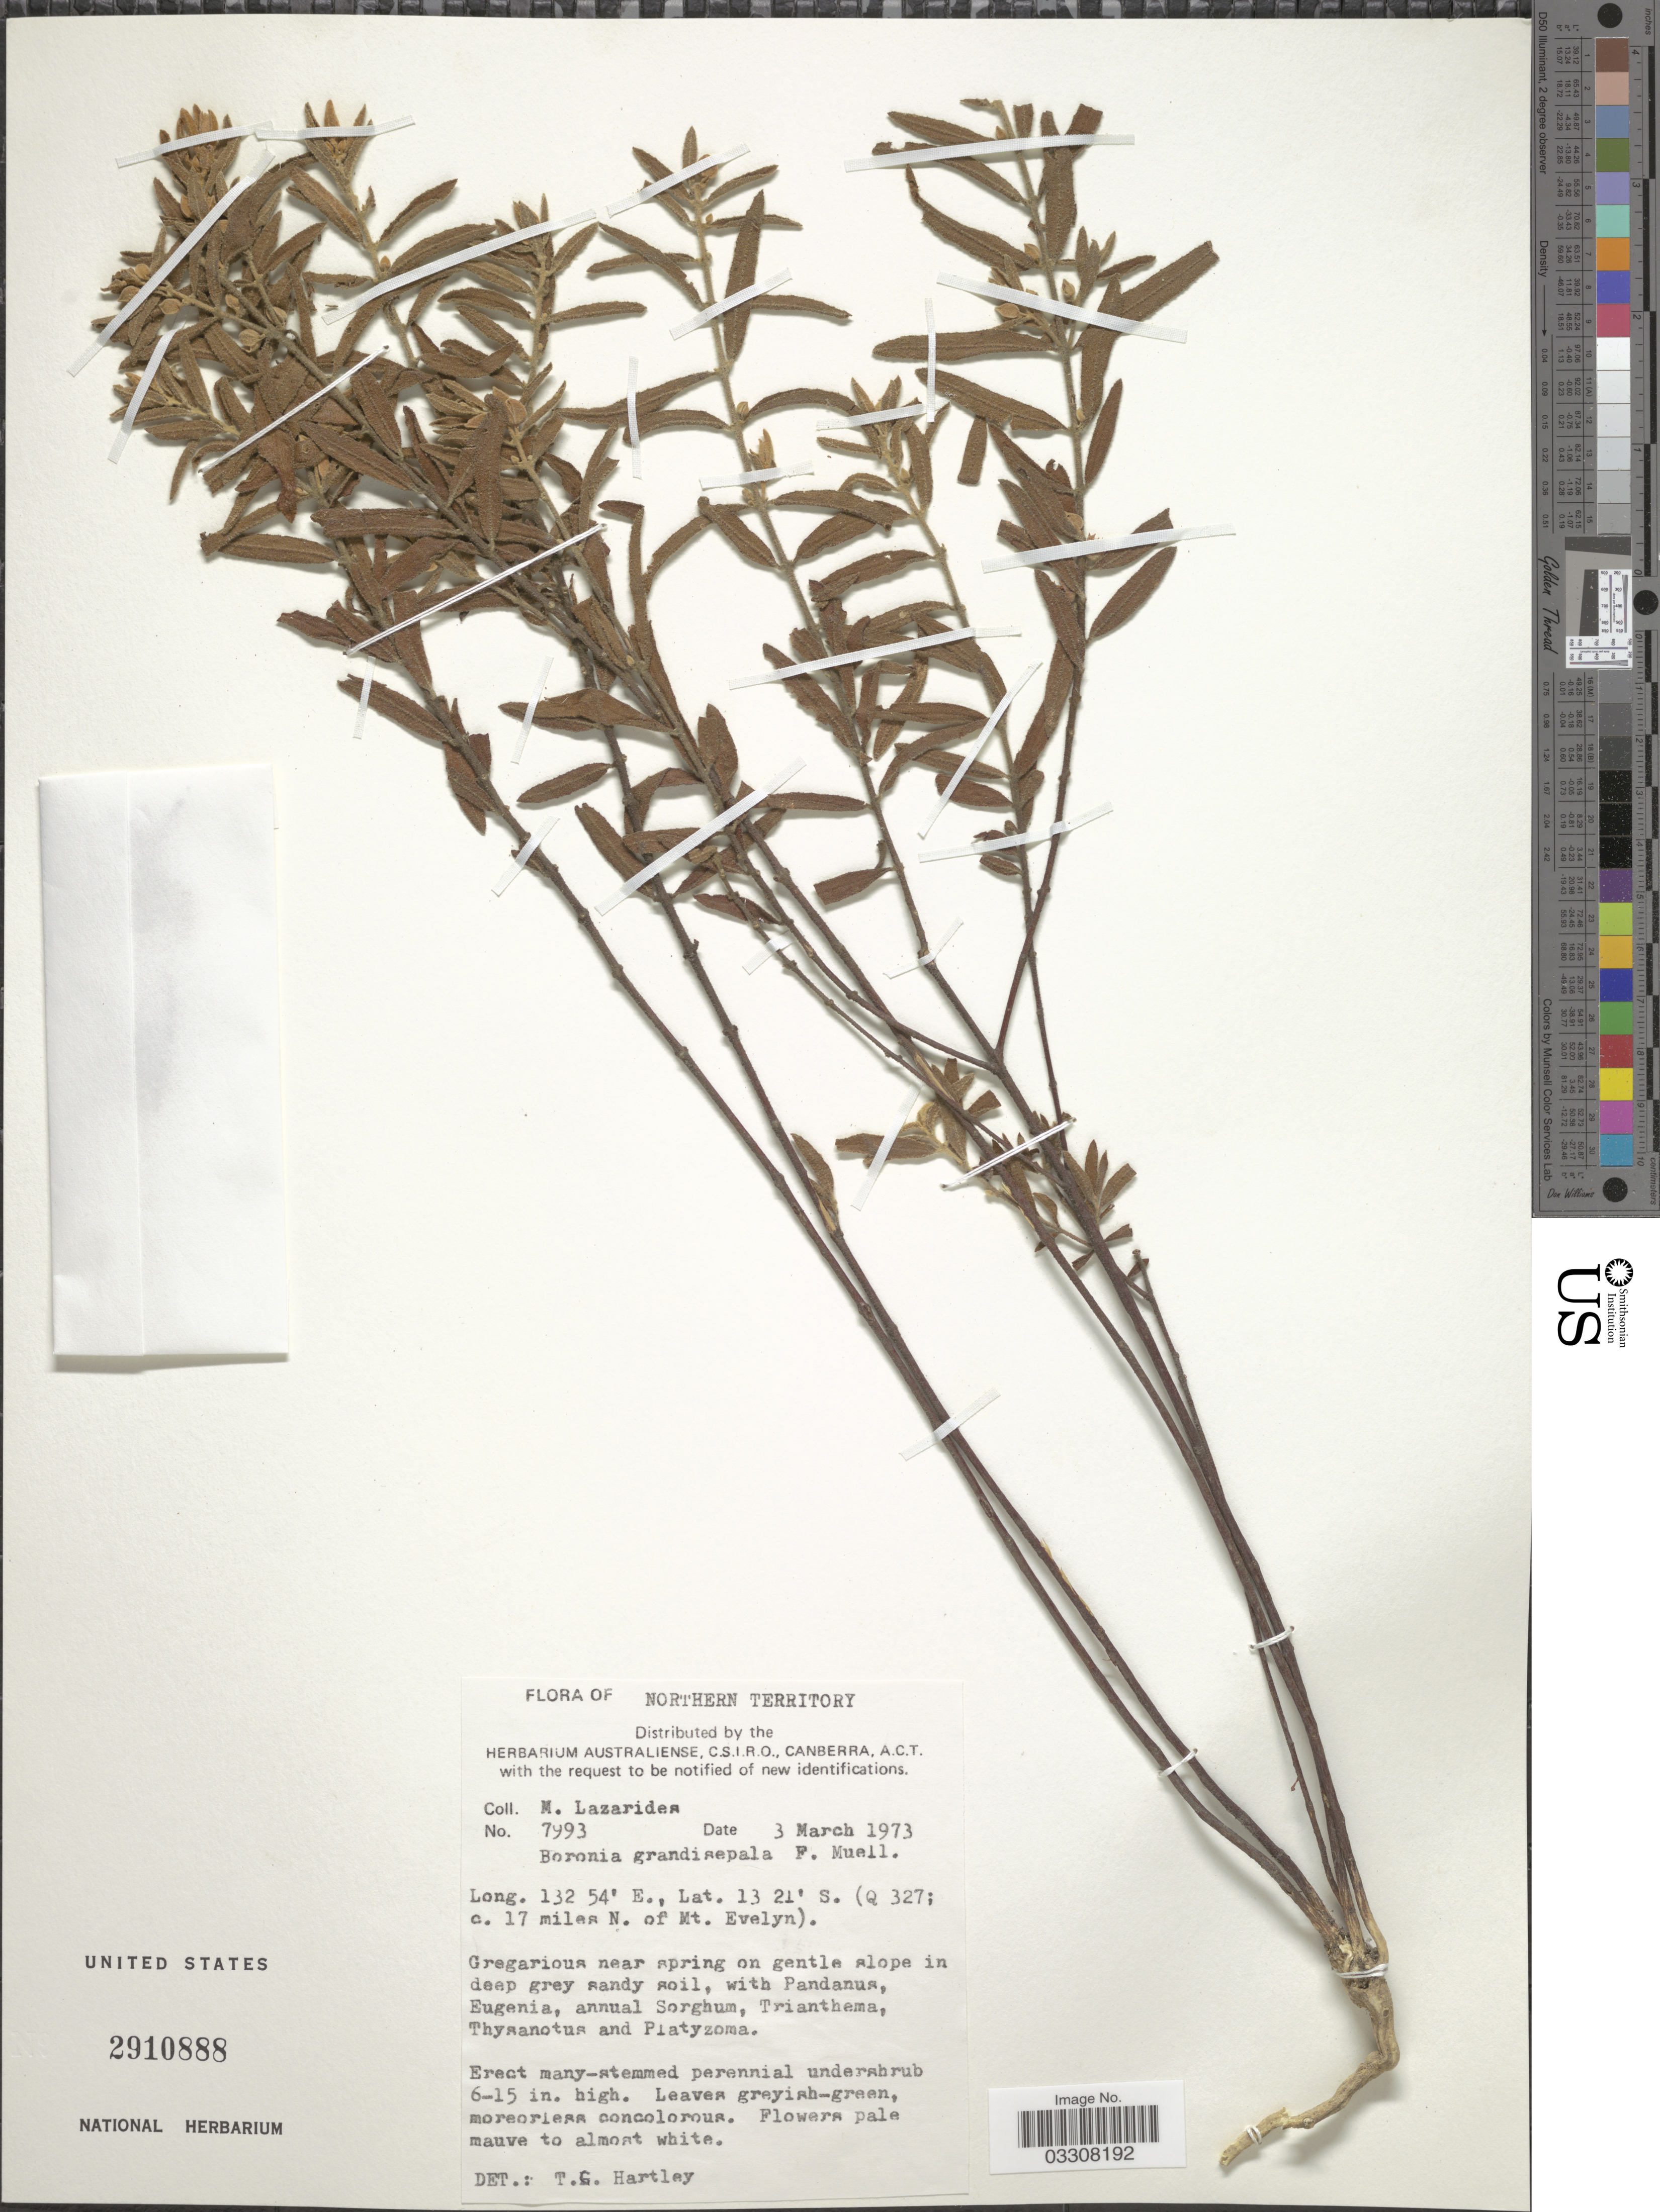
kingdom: Plantae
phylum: Tracheophyta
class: Magnoliopsida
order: Sapindales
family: Rutaceae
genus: Boronia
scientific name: Boronia grandisepala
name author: F. Muell.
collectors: M. Lazarides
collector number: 7993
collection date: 1973-03-03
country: Australia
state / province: Northern Territory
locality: Q 327; c. 17 miles N. of Mt. Evelyn.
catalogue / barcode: US 2910888